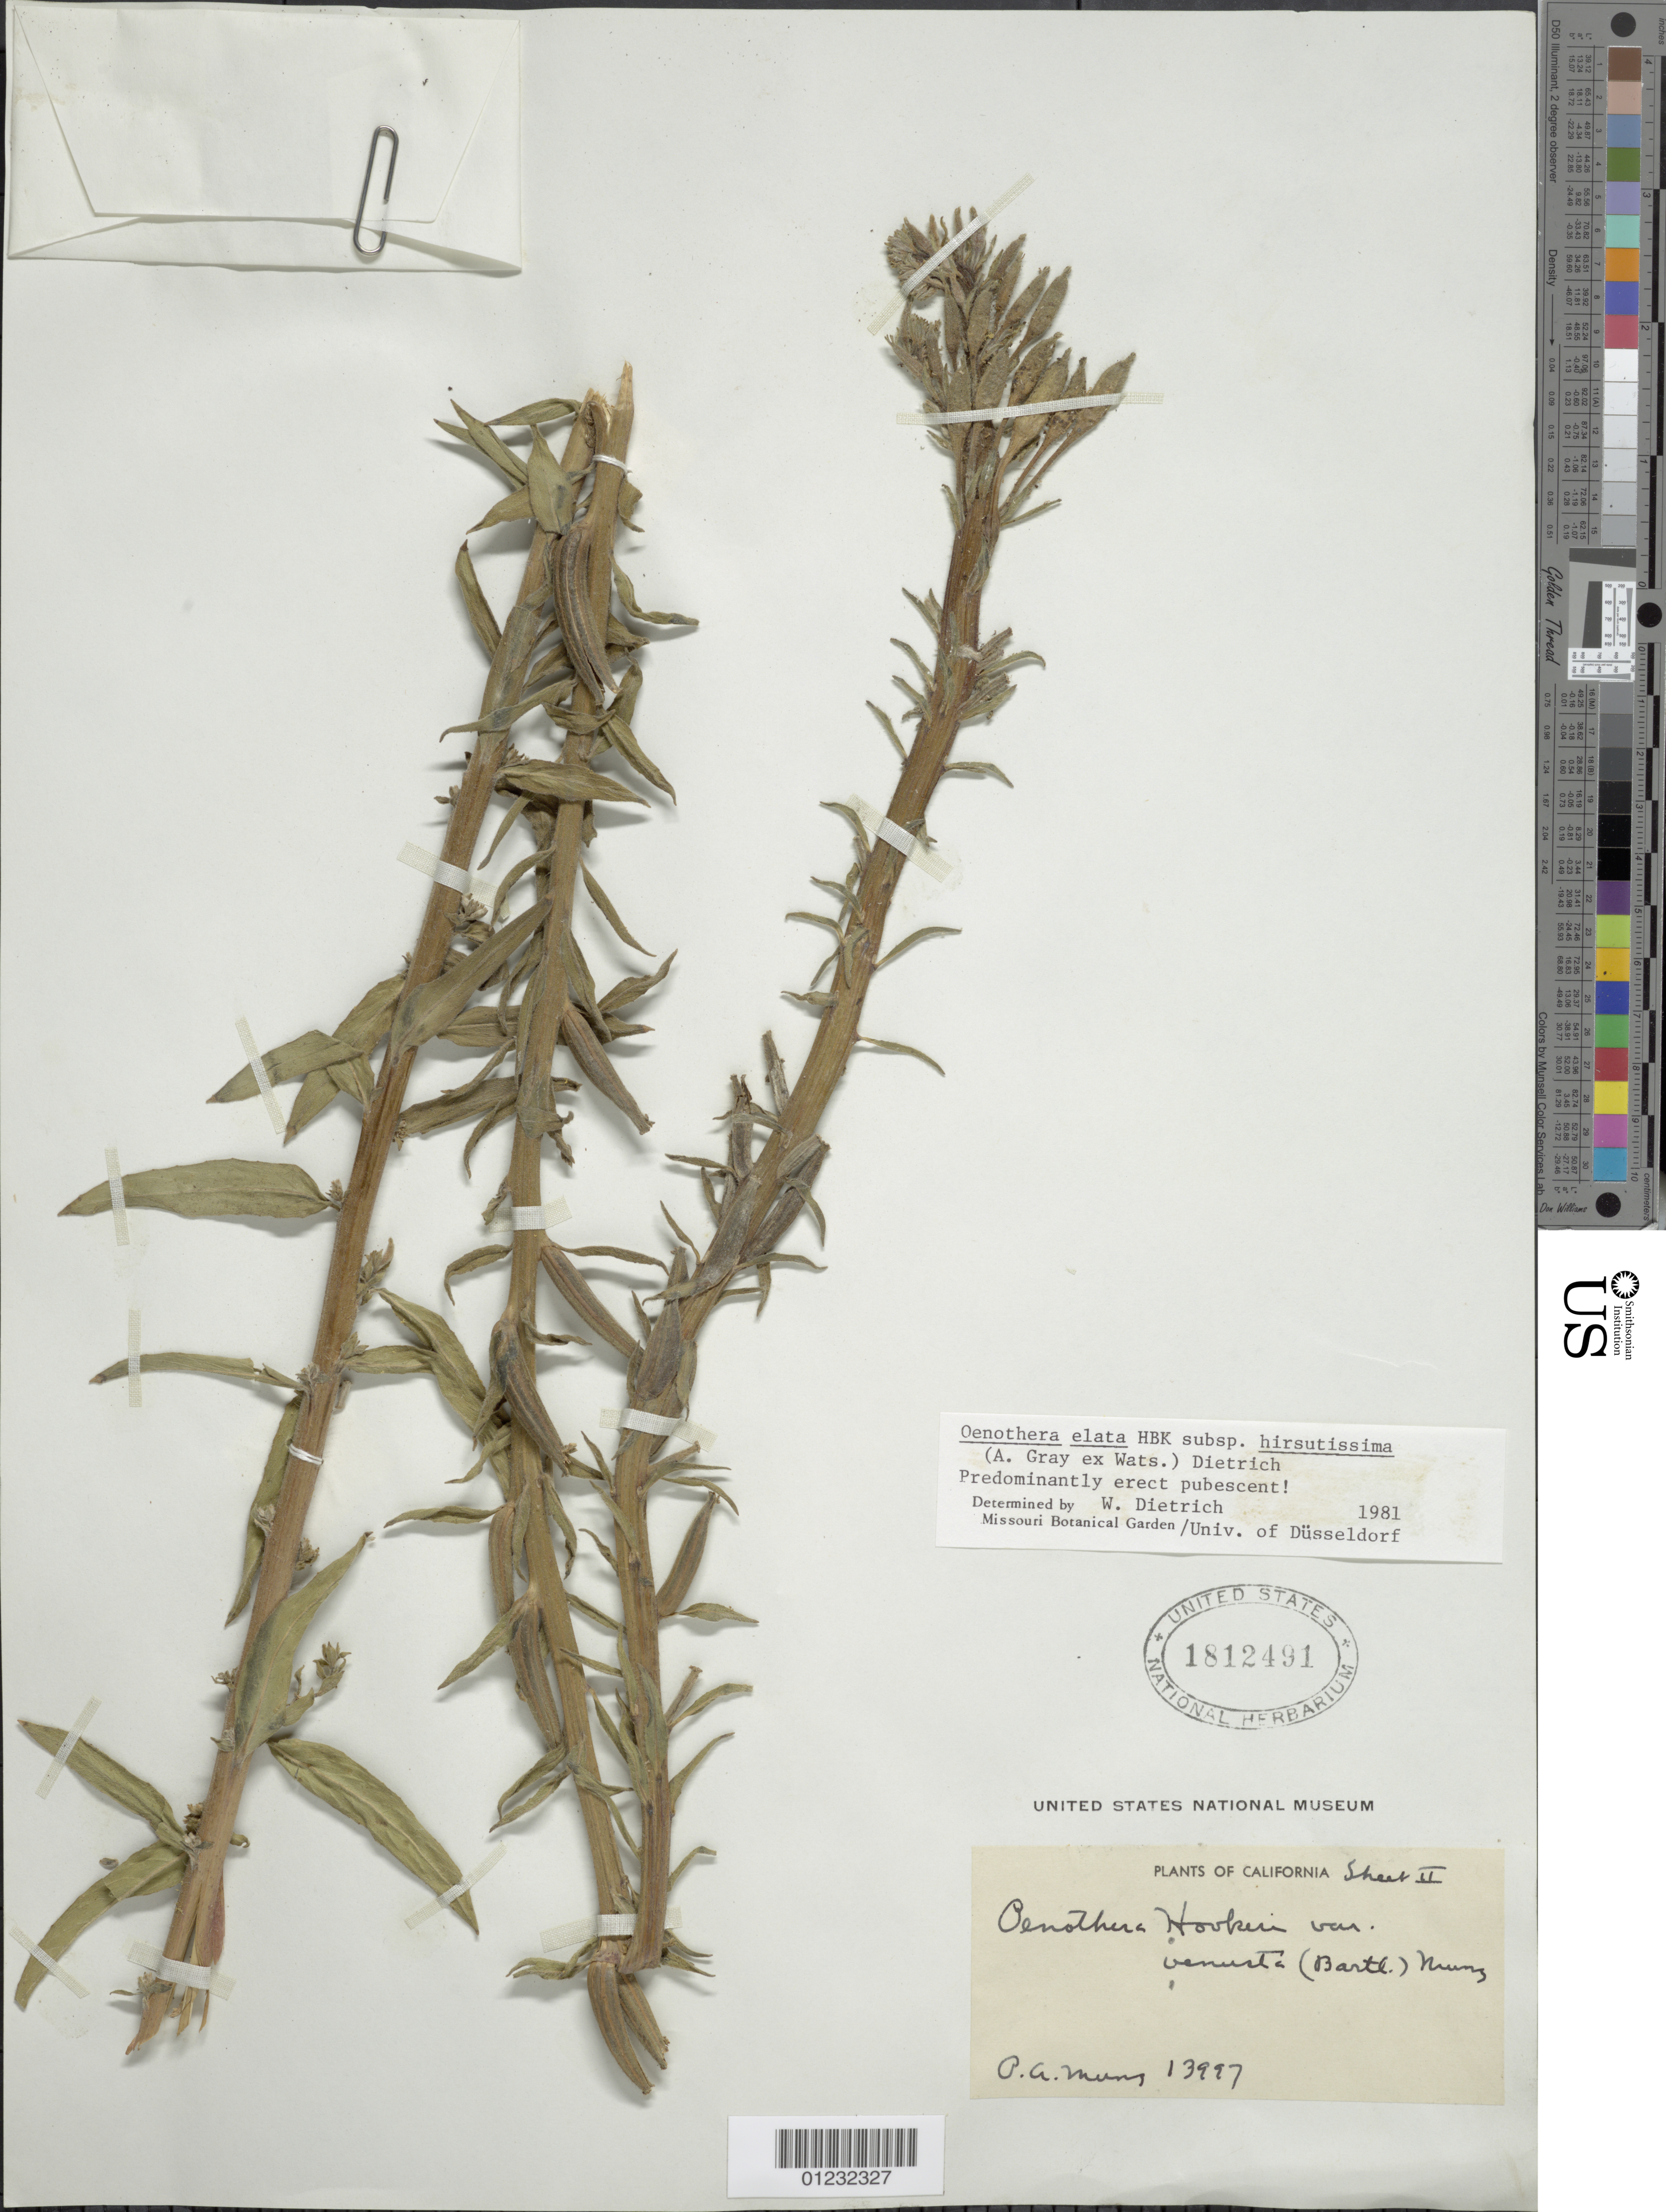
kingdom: Plantae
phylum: Tracheophyta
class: Magnoliopsida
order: Myrtales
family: Onagraceae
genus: Oenothera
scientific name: Oenothera elata subsp. hirsutissima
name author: (A. Gray ex S. Watson) W. Dietr.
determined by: Dietrich, W.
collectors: P. A. Munz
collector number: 13997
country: United States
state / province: California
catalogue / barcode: US 1812491